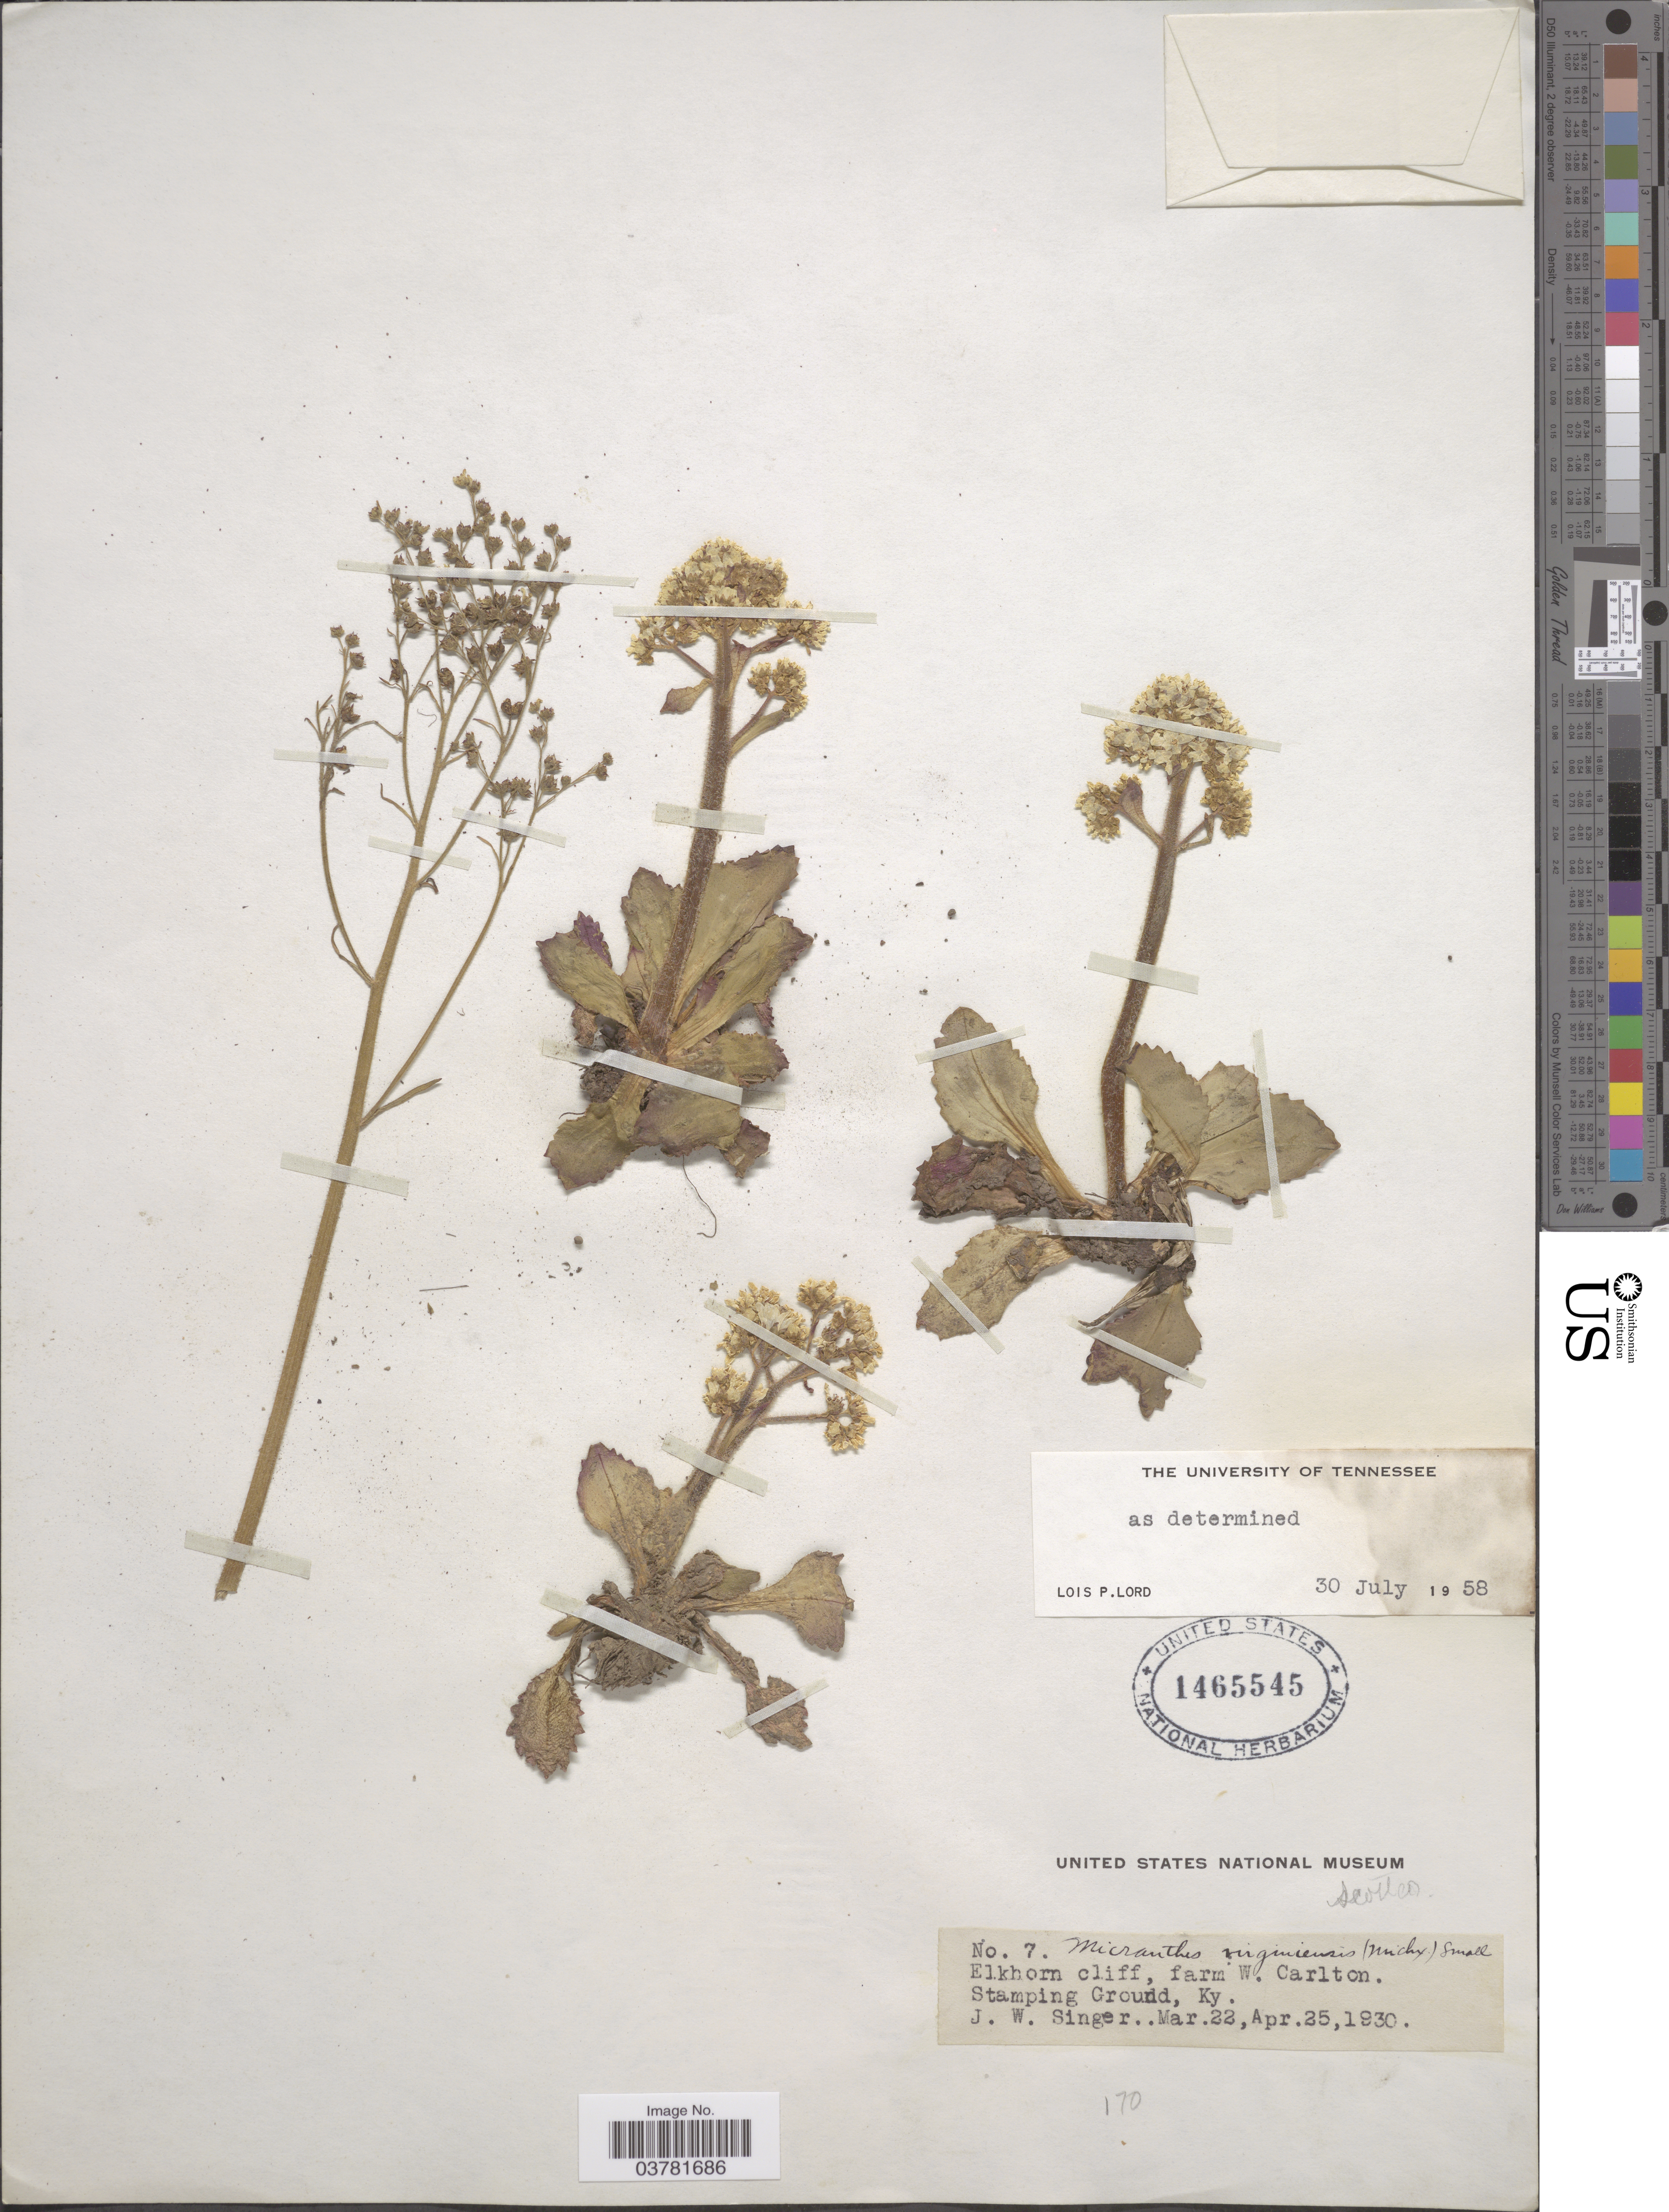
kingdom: Plantae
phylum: Tracheophyta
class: Magnoliopsida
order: Saxifragales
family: Saxifragaceae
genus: Micranthes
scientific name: Micranthes virginiensis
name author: (Michx.) Small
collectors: J. EW. Singer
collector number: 7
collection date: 1930-03-22/1930-04-25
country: United States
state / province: Kentucky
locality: Elkhorn cliff, farm W. Carlton. Stamping Ground. Scott Co.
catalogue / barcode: US 1465545